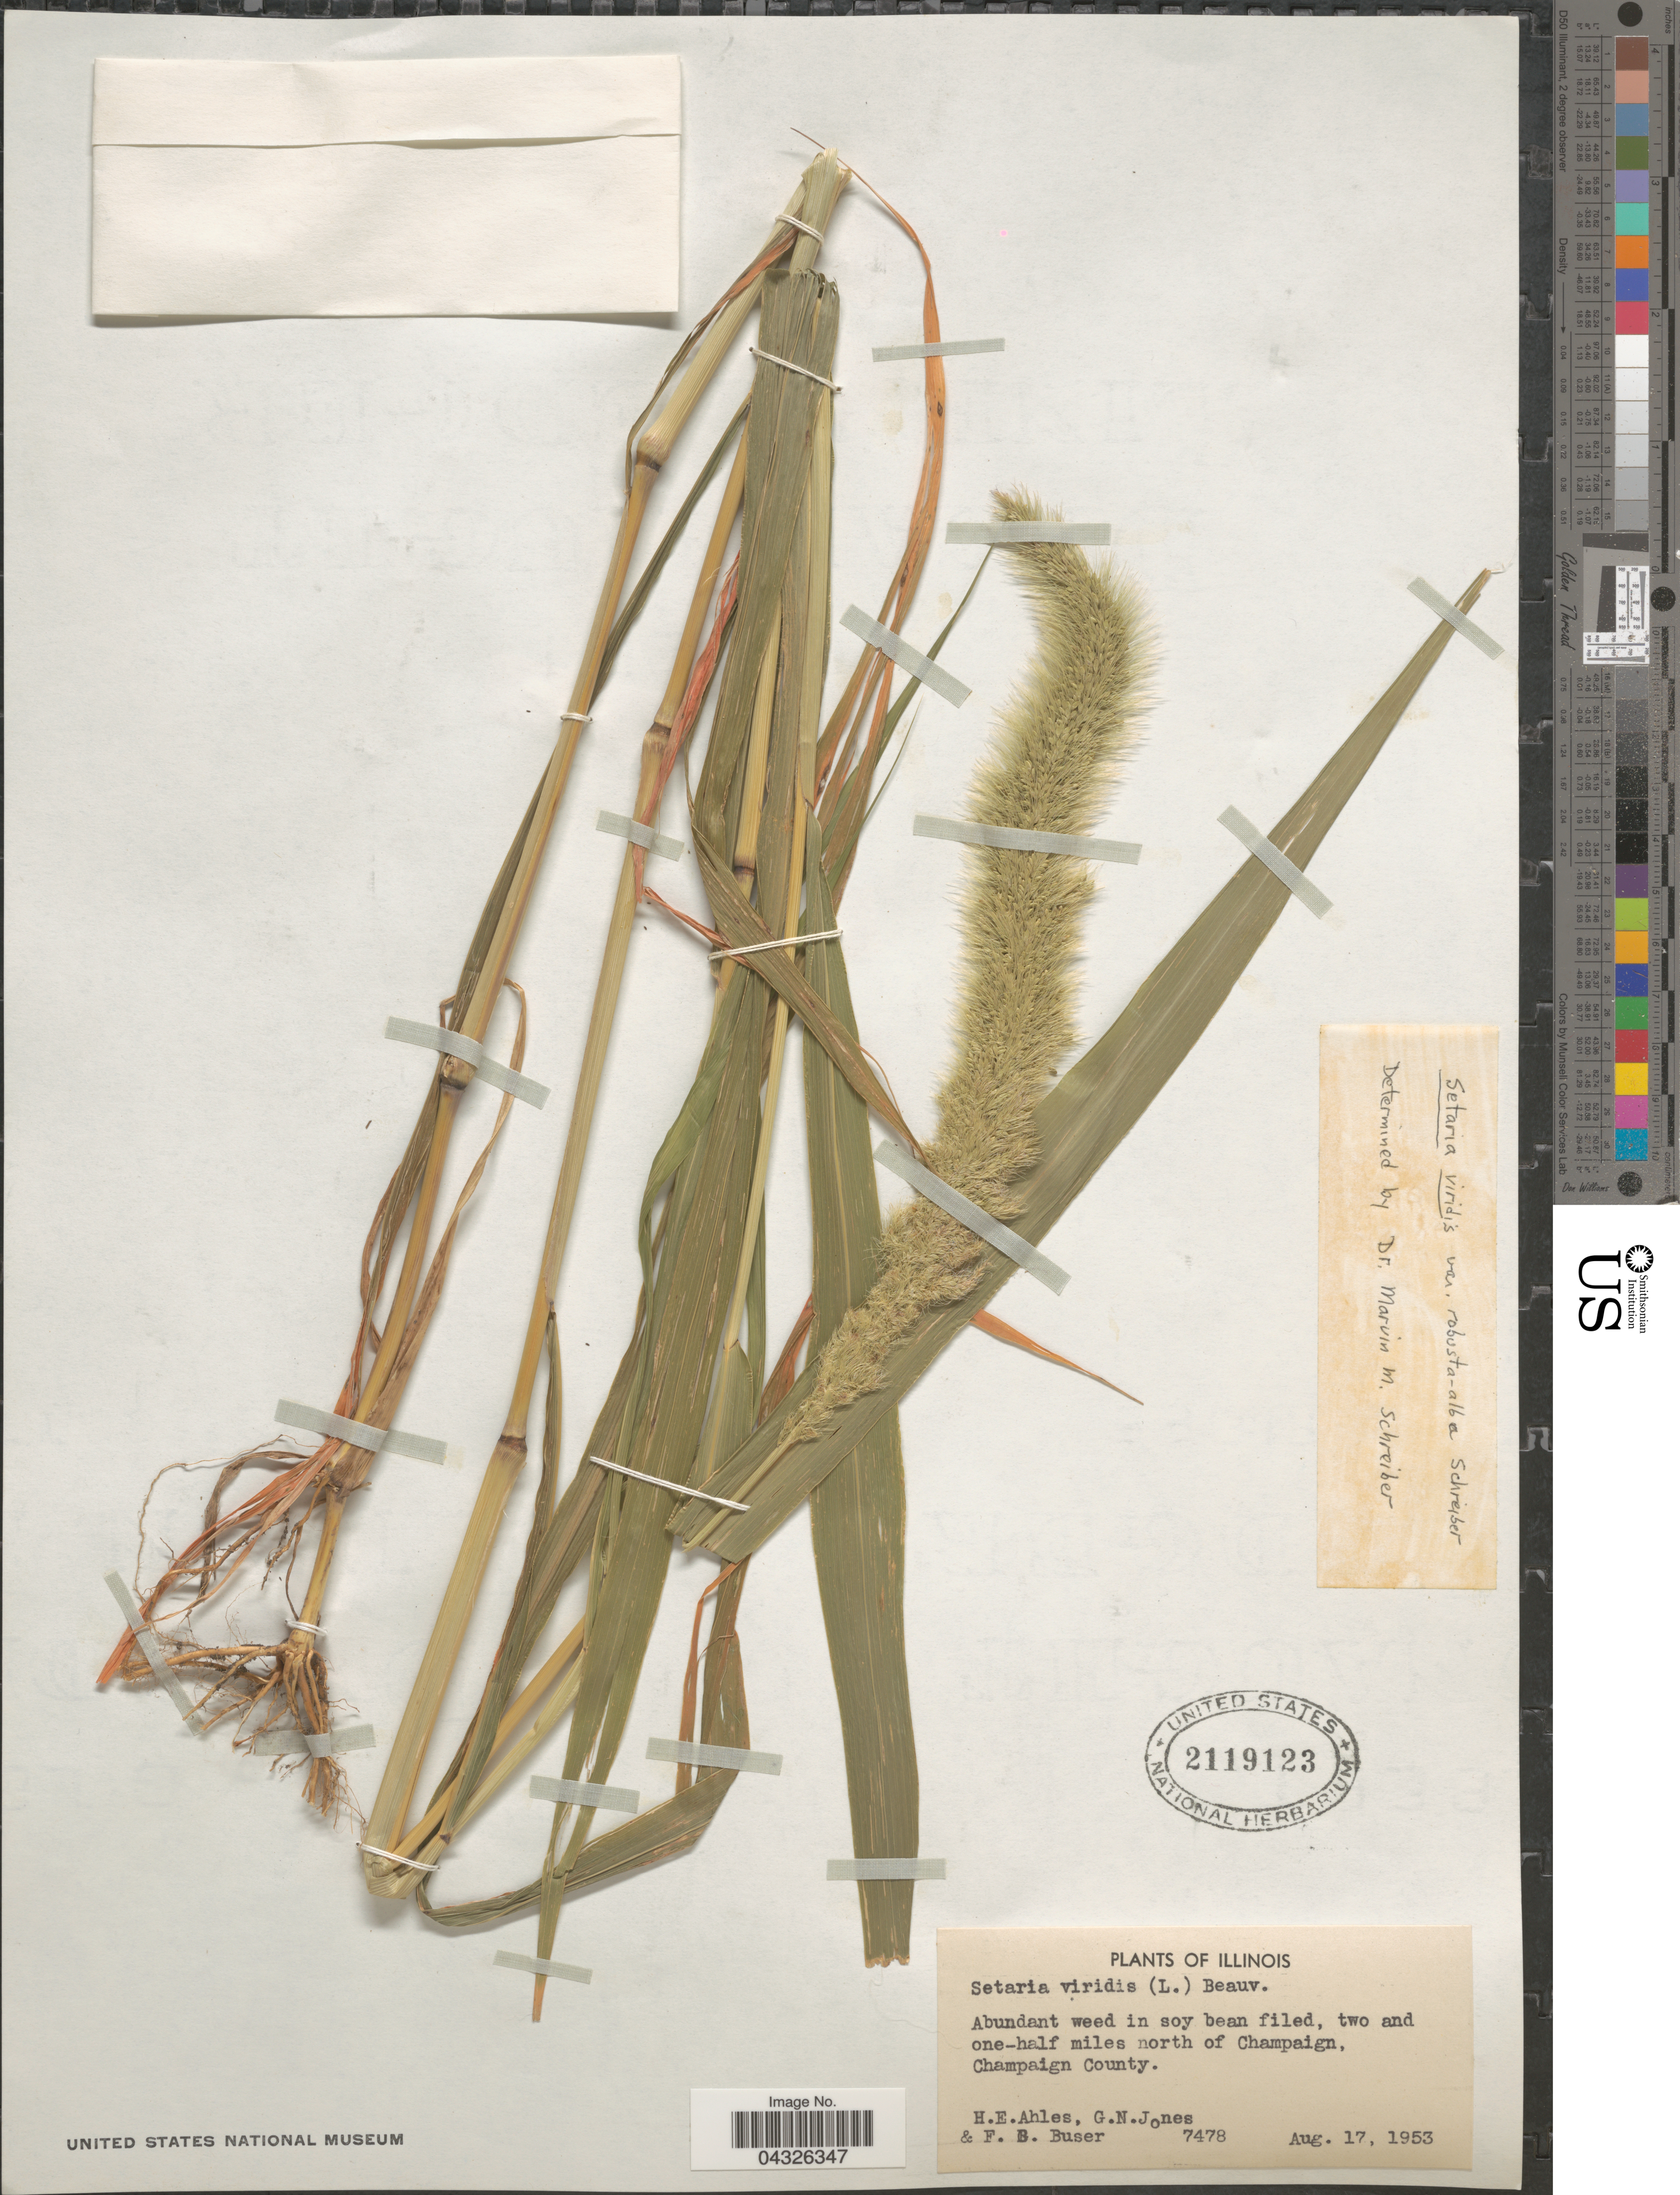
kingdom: Plantae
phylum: Tracheophyta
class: Liliopsida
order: Poales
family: Poaceae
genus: Setaria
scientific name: Setaria viridis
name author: (L.) P. Beauv.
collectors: H. E. Ahles, G. N. Jones & F. Buser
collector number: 7478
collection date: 1953-08-17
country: United States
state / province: Illinois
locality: Abundant weed in soy bean field, two and one-half miles north of Champaign, Champaign County.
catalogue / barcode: US 2119123